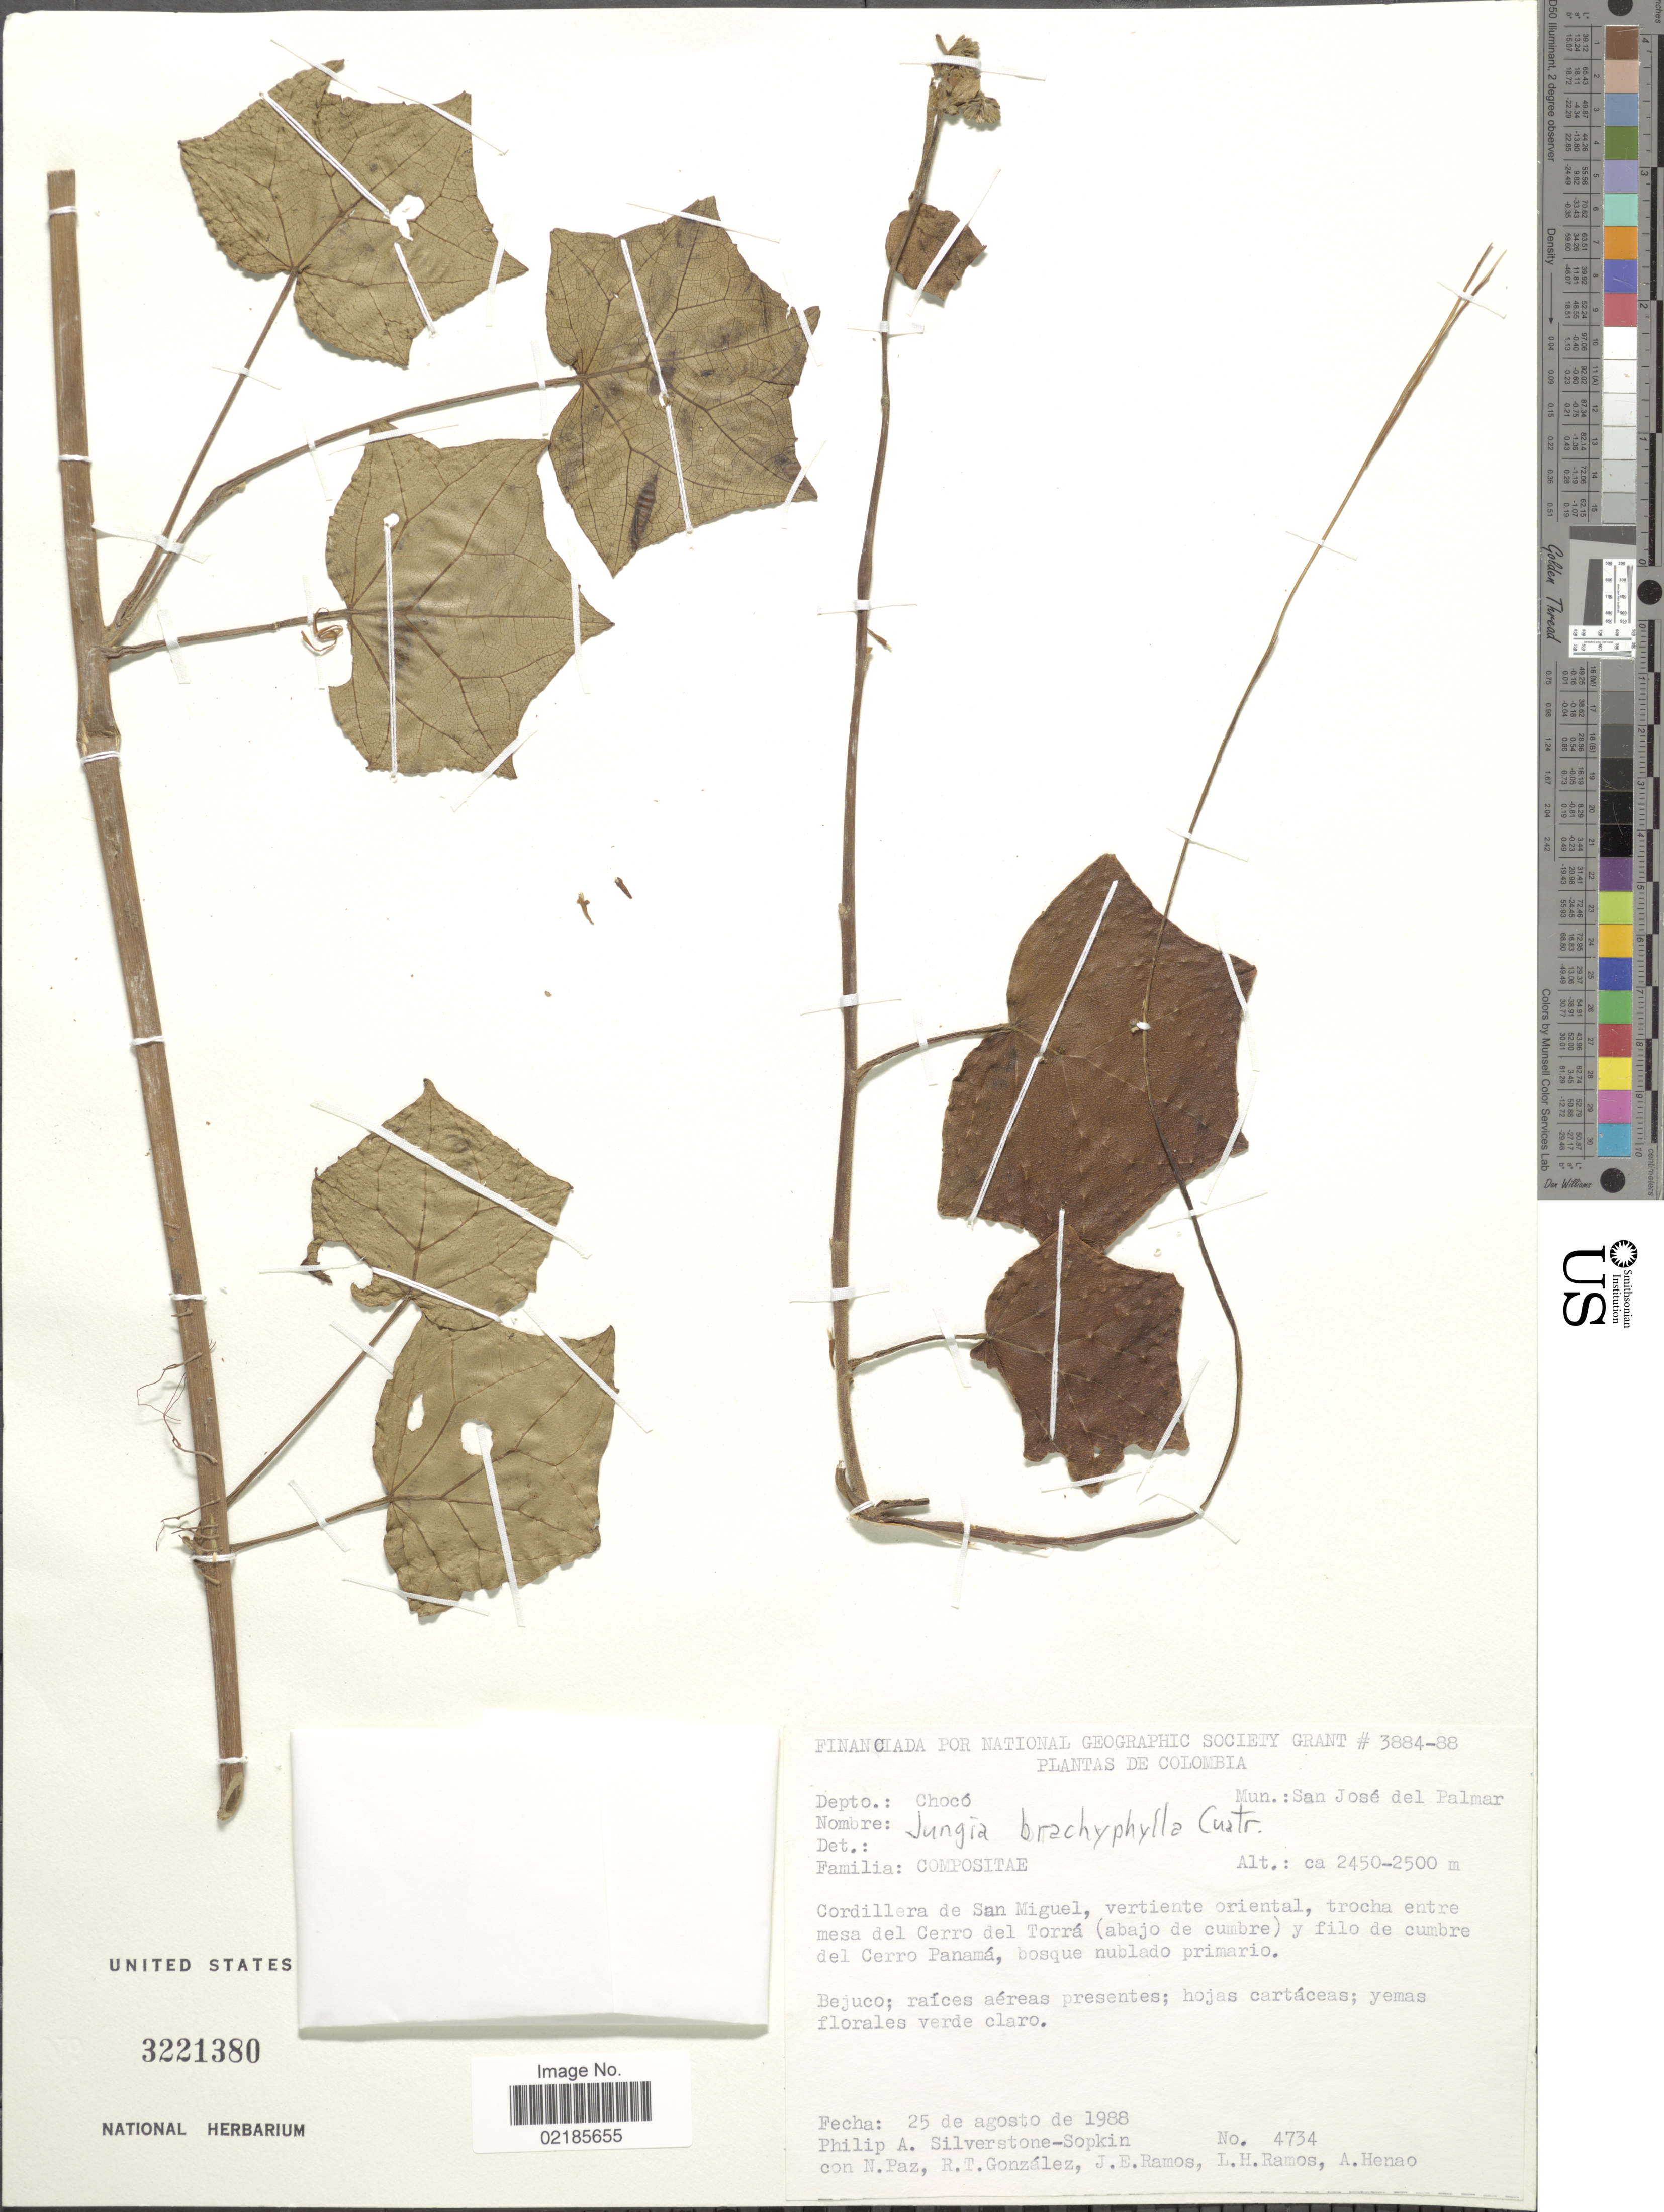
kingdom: Plantae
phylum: Tracheophyta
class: Magnoliopsida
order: Asterales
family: Asteraceae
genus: Jungia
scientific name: Jungia brachyphylla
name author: Cuatrec.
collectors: P. A. Silverstone-Sopkin, N. Paz, R. Gonzalez, J. E. Ramos & et al.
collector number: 4734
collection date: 1988-08-25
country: Colombia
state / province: Chocó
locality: Mun.: San José del Palmar, Cordillera de San Miguel. vertiente oriental, trocha entre mesa del Cerro del Torrá (abajo de cumbre) y filo de cumbre del Cerro Panamá, bosque nublado primario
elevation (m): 2450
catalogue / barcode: US 3221380